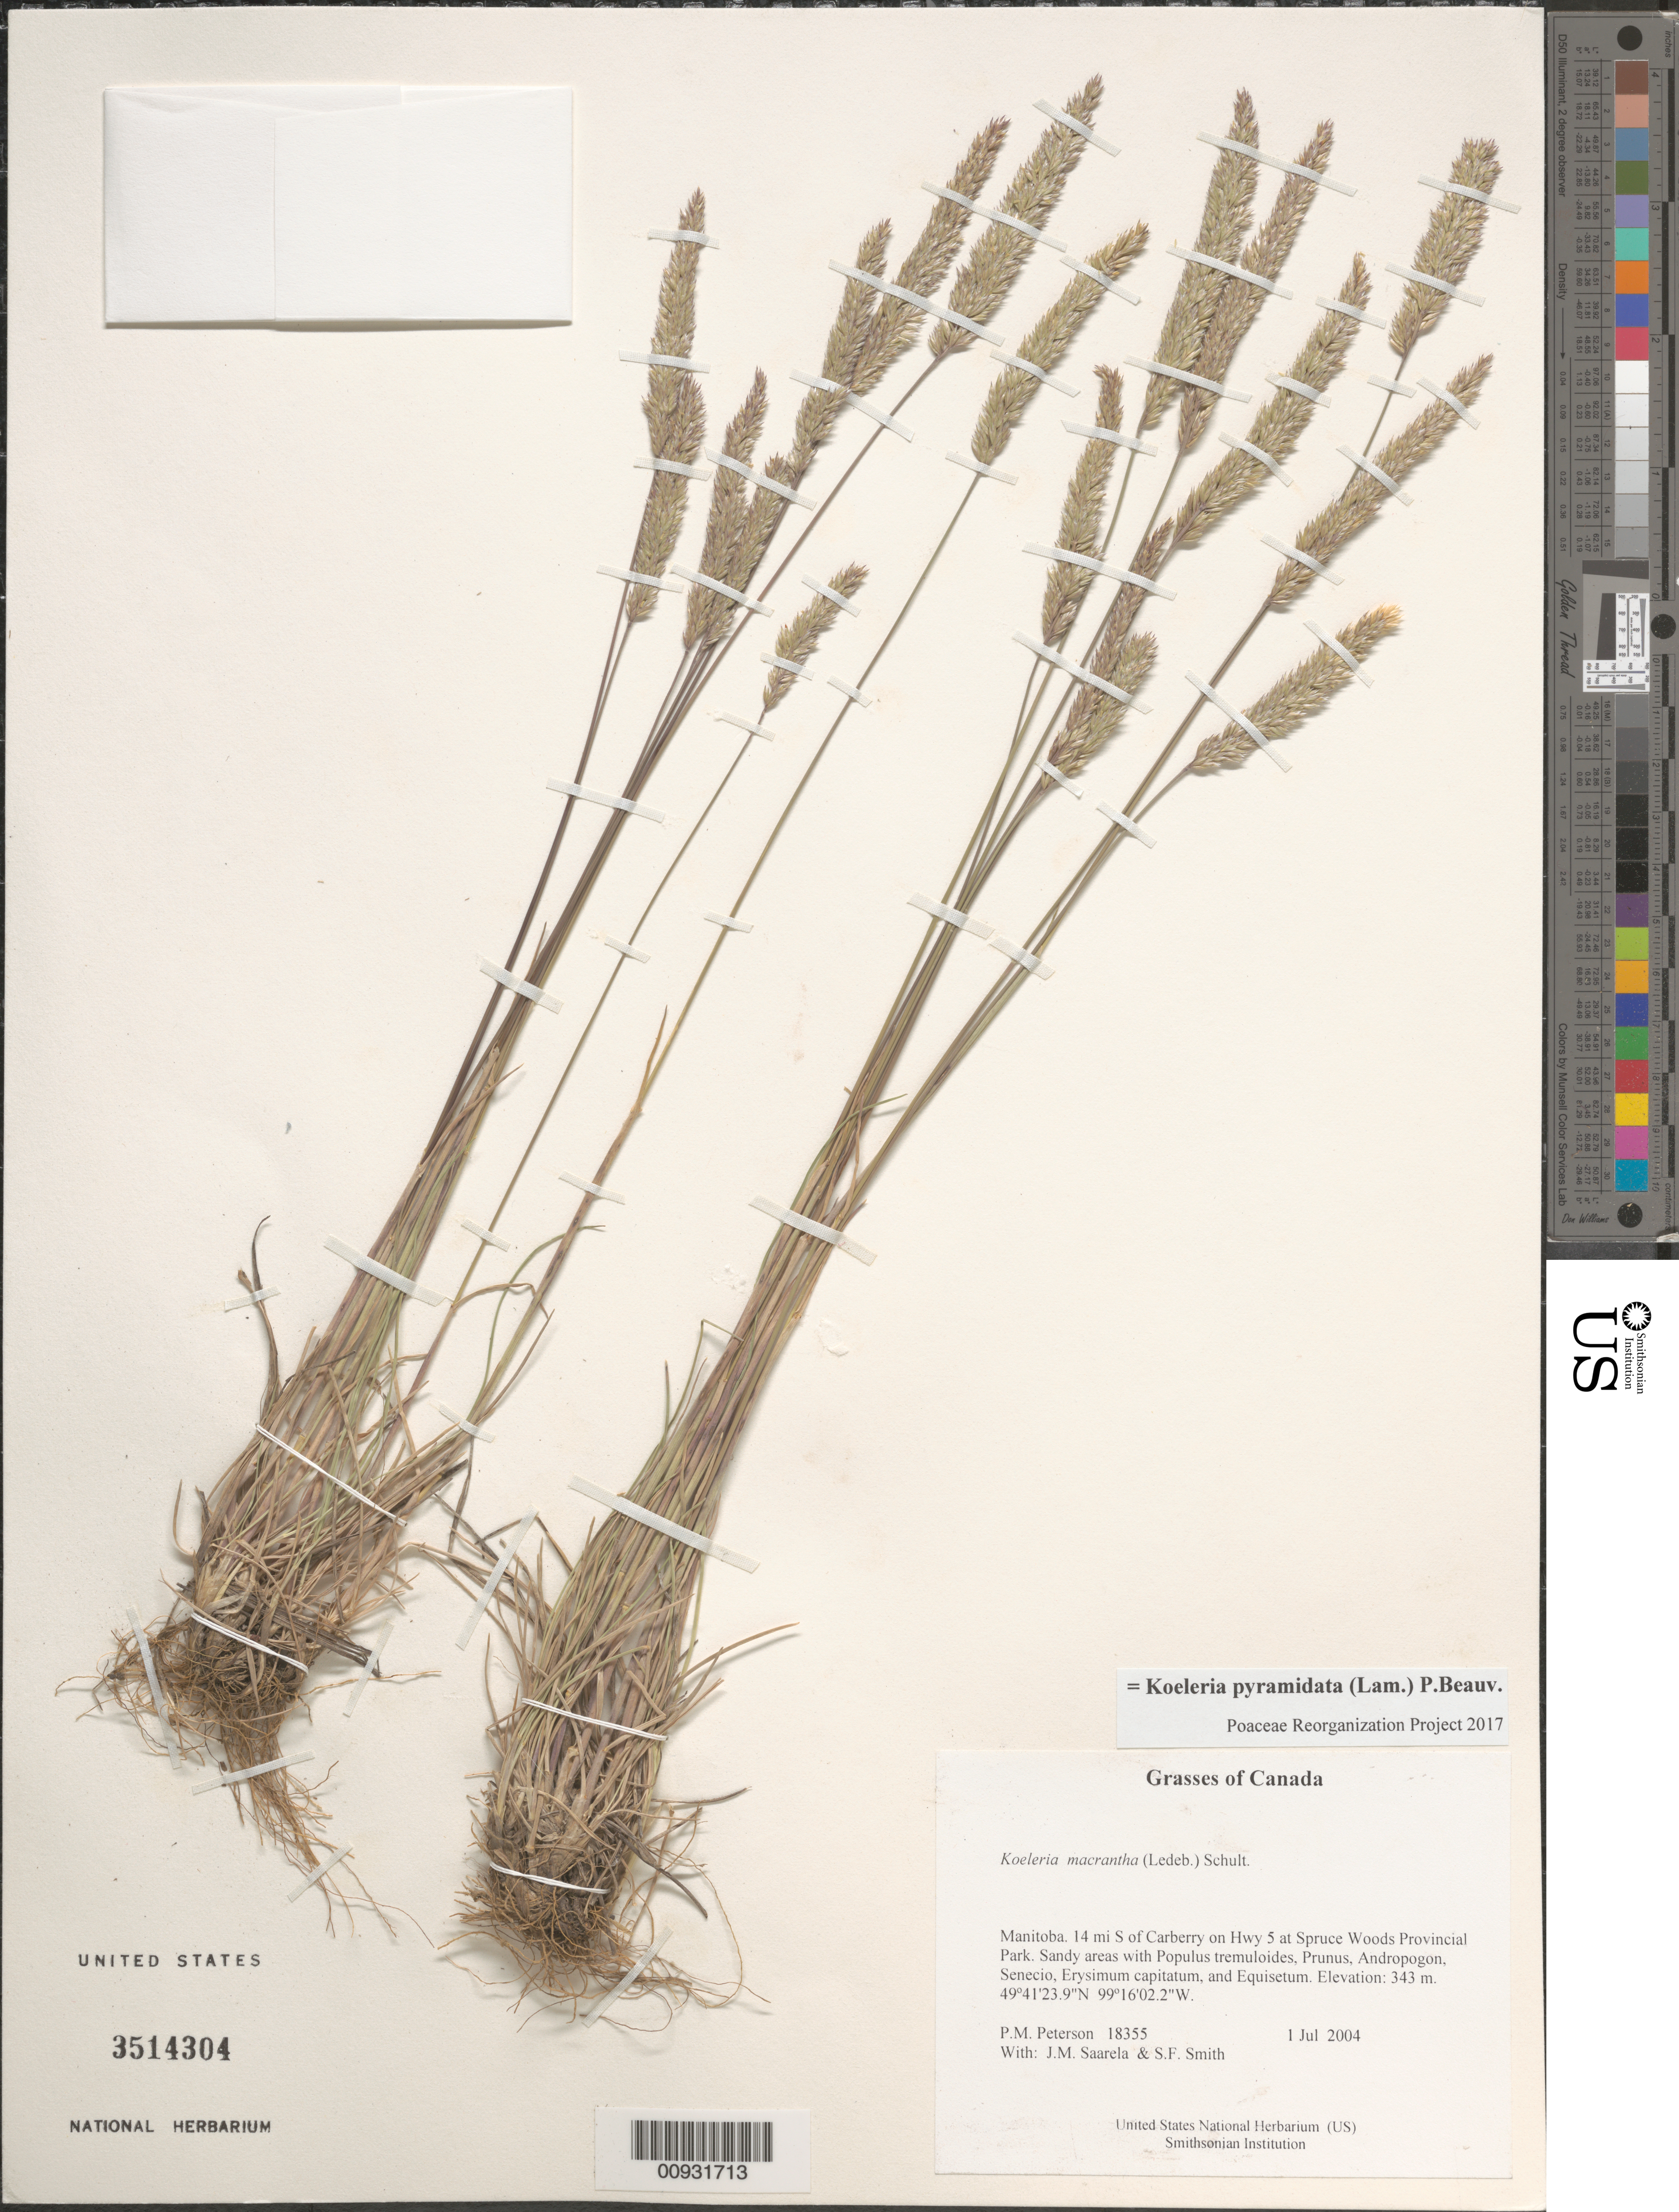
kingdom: Plantae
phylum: Tracheophyta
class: Liliopsida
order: Poales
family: Poaceae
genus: Koeleria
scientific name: Koeleria pyramidata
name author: (Lam.) P. Beauv.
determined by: Quintanar, A.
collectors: P. M. Peterson, J. Saarela & S.F. Smith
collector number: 18355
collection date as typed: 01 Jul 2004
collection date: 2004-07-01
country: Canada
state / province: Manitoba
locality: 14 mi S of Carberry on Hwy 5 at Spruce Woods Provincial Park. Sandy areas with Populus tremuloides, Prunus, Andropogon, Senecio, Erysimum capitatum, and Equisetum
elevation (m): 343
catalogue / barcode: US 3514304